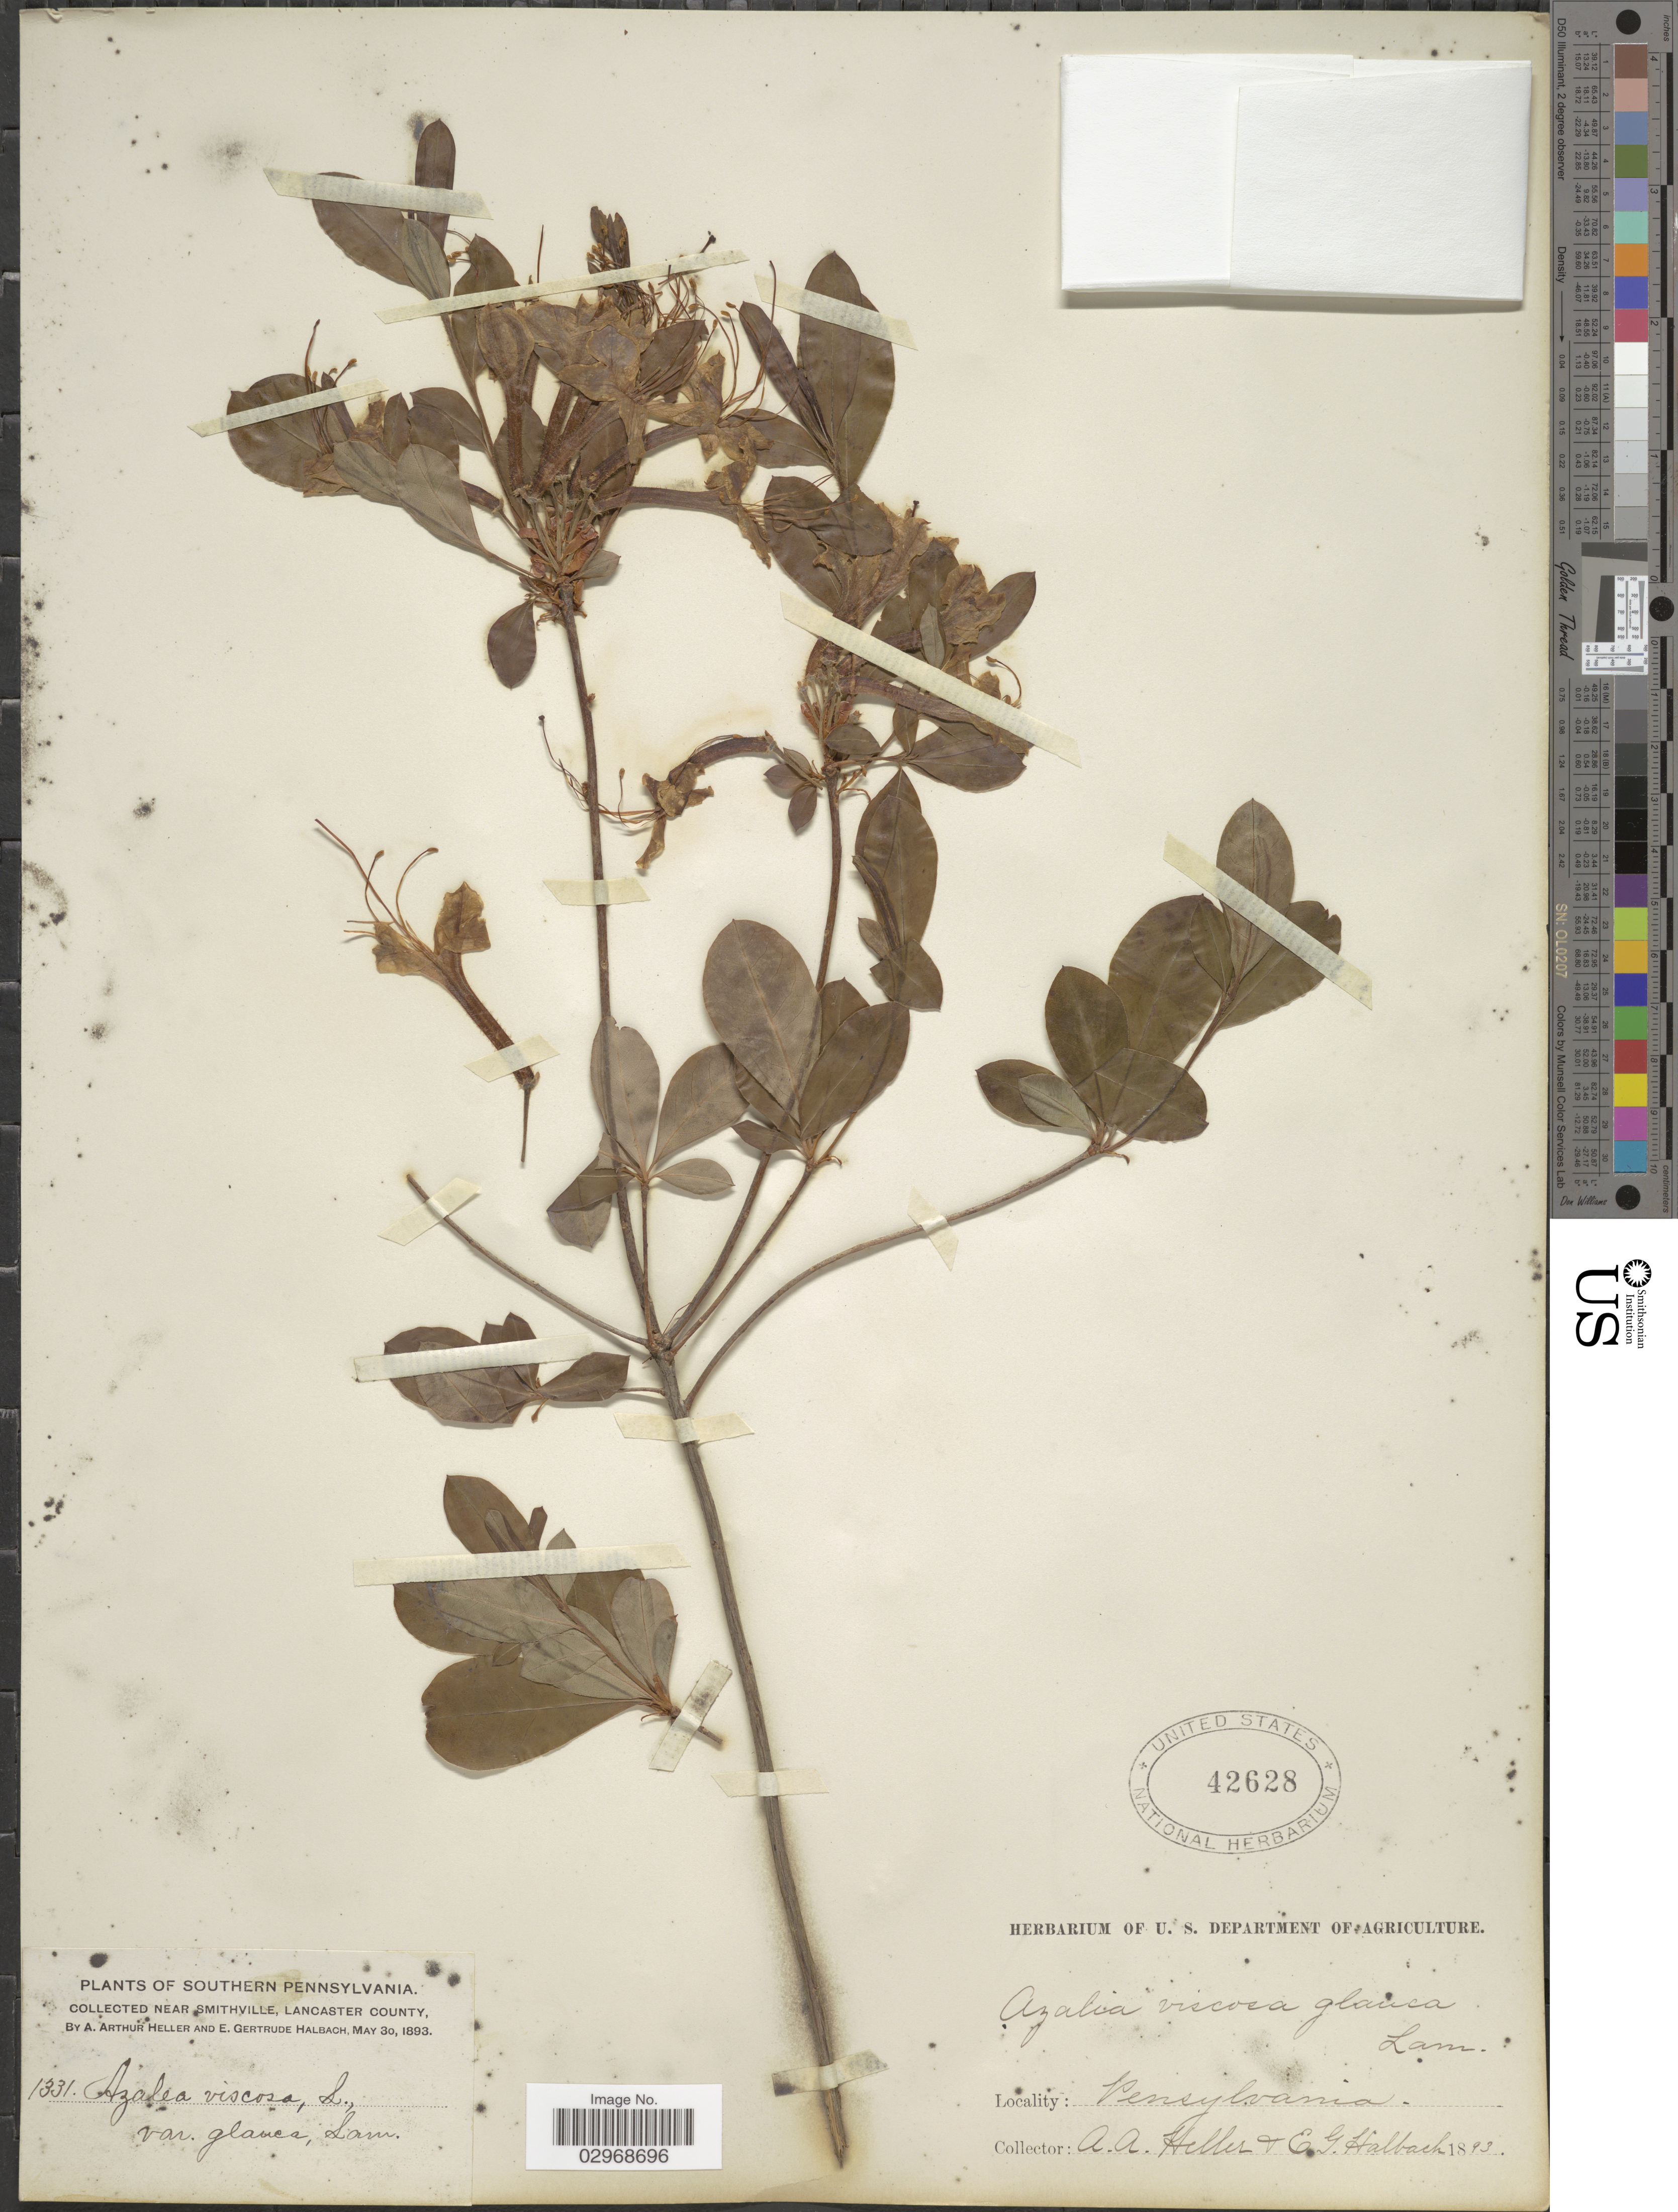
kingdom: Plantae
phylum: Tracheophyta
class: Magnoliopsida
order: Ericales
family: Ericaceae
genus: Rhododendron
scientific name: Rhododendron viscosum var. glaucum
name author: (Aiton) Torr.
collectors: A. A. Heller & E. G. Halbach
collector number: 1331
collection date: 1893-05-30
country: United States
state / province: Pennsylvania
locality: Southern Pennsylvania, Near Smithville, Lancaster County.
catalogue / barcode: US 42628